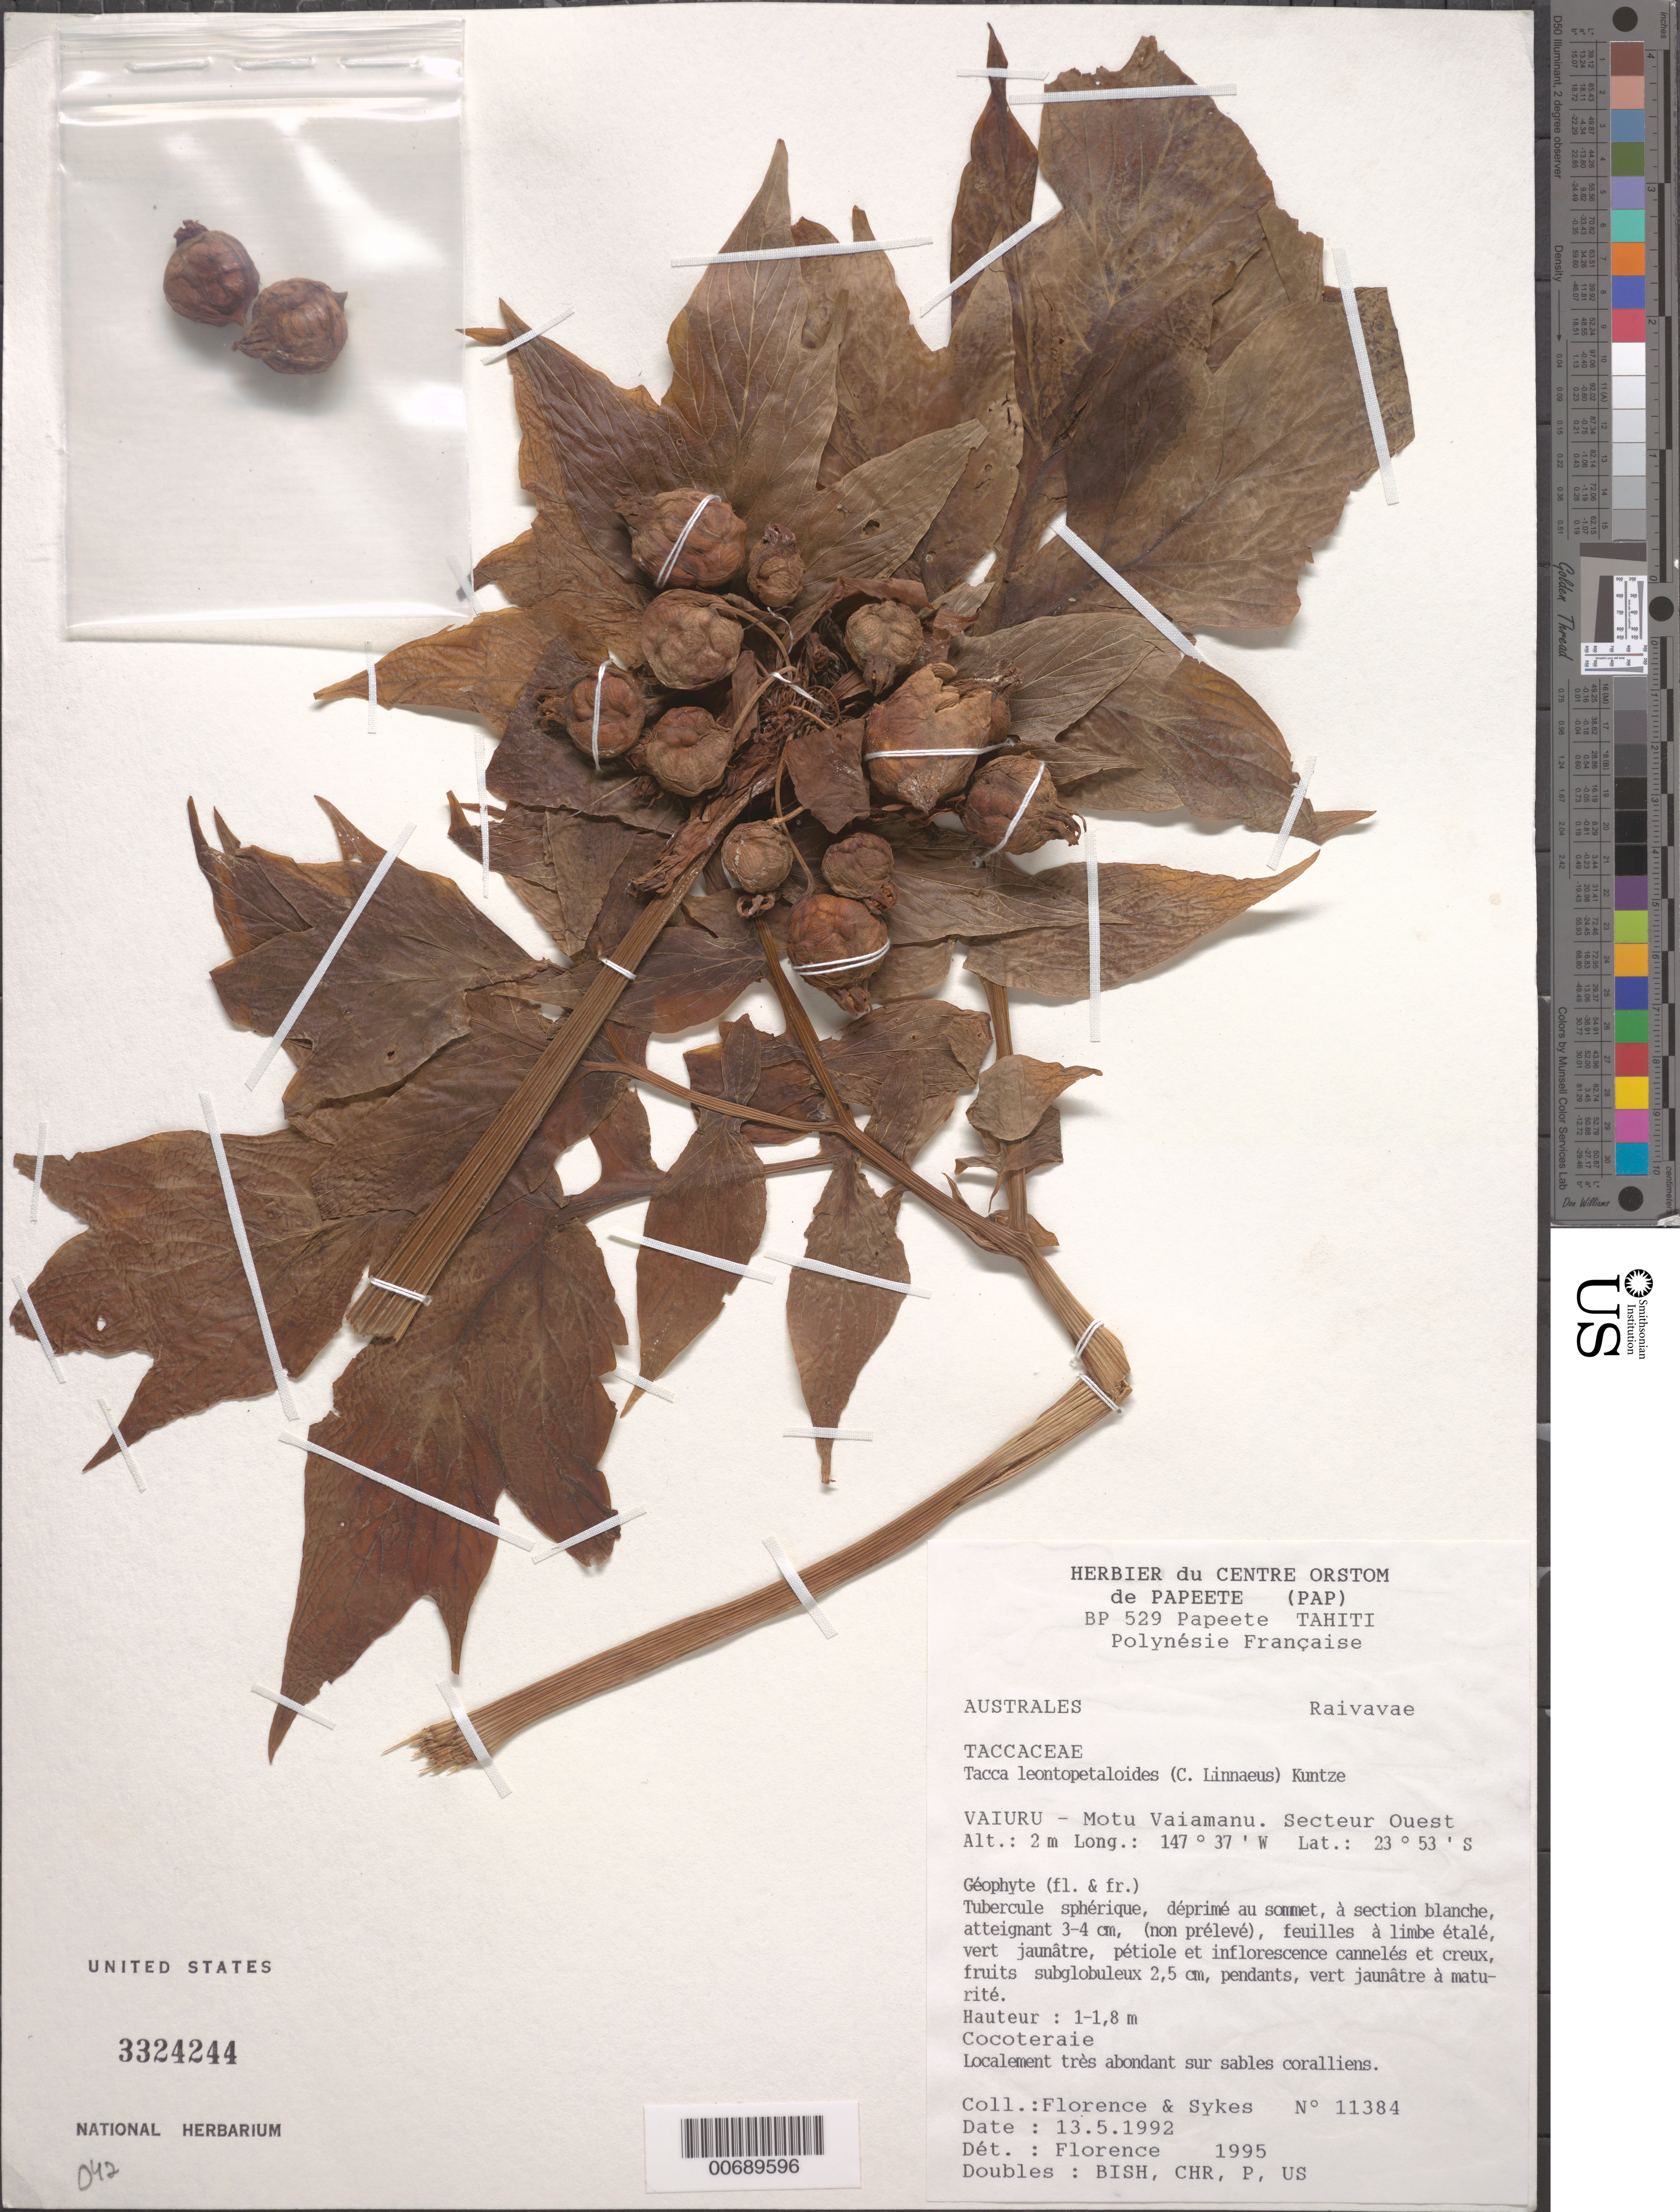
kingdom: Plantae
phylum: Tracheophyta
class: Liliopsida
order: Dioscoreales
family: Dioscoreaceae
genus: Tacca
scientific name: Tacca leontopetaloides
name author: (L.) Kuntze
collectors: -. Florence & Sykes, --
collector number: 11384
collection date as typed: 13 May 1992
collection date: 1992-05-13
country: French Polynesia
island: Tahiti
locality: Vaiuru - Motu Vaiamanu. [Society Is.]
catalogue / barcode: US 3324244